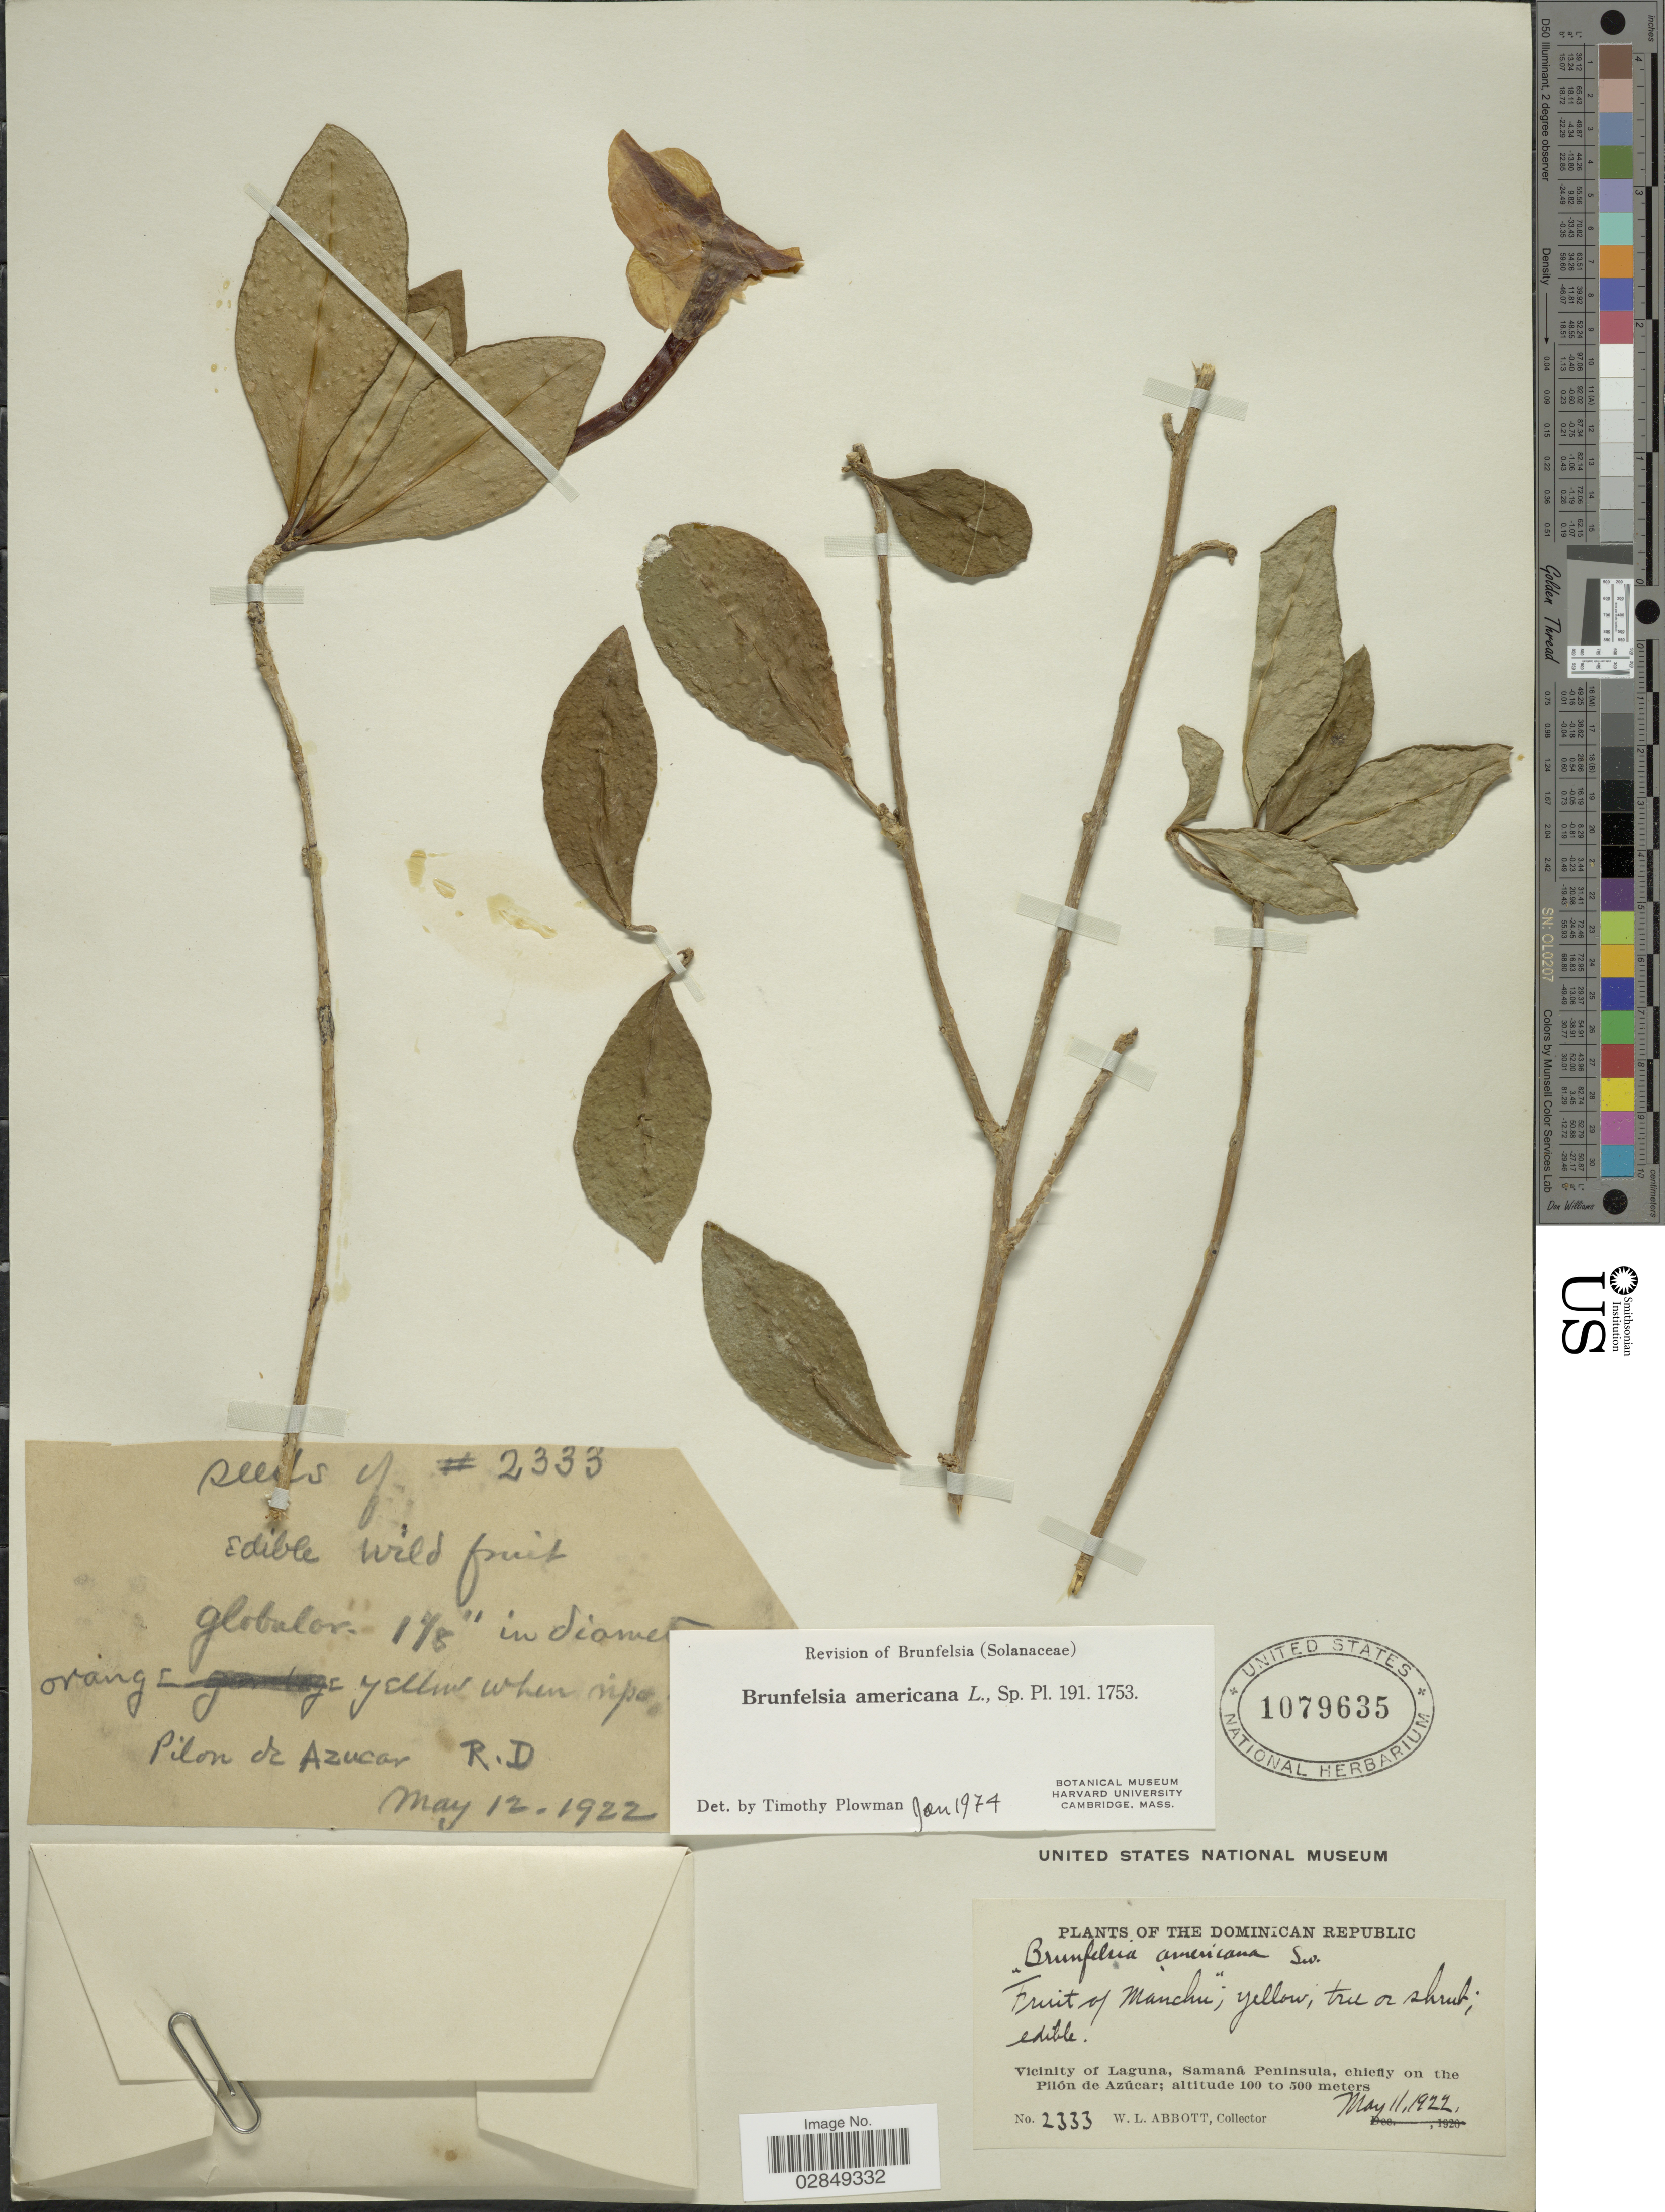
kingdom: Plantae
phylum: Tracheophyta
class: Magnoliopsida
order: Solanales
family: Solanaceae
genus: Brunfelsia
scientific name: Brunfelsia americana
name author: L.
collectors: W. L. Abbott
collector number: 2333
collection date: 1922-05-11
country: Dominican Republic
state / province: Samaná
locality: Vicinity of Laguna, Samaná Peninsula, chiefly on the Pilón de Azúcar.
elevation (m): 100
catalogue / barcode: US 1079635